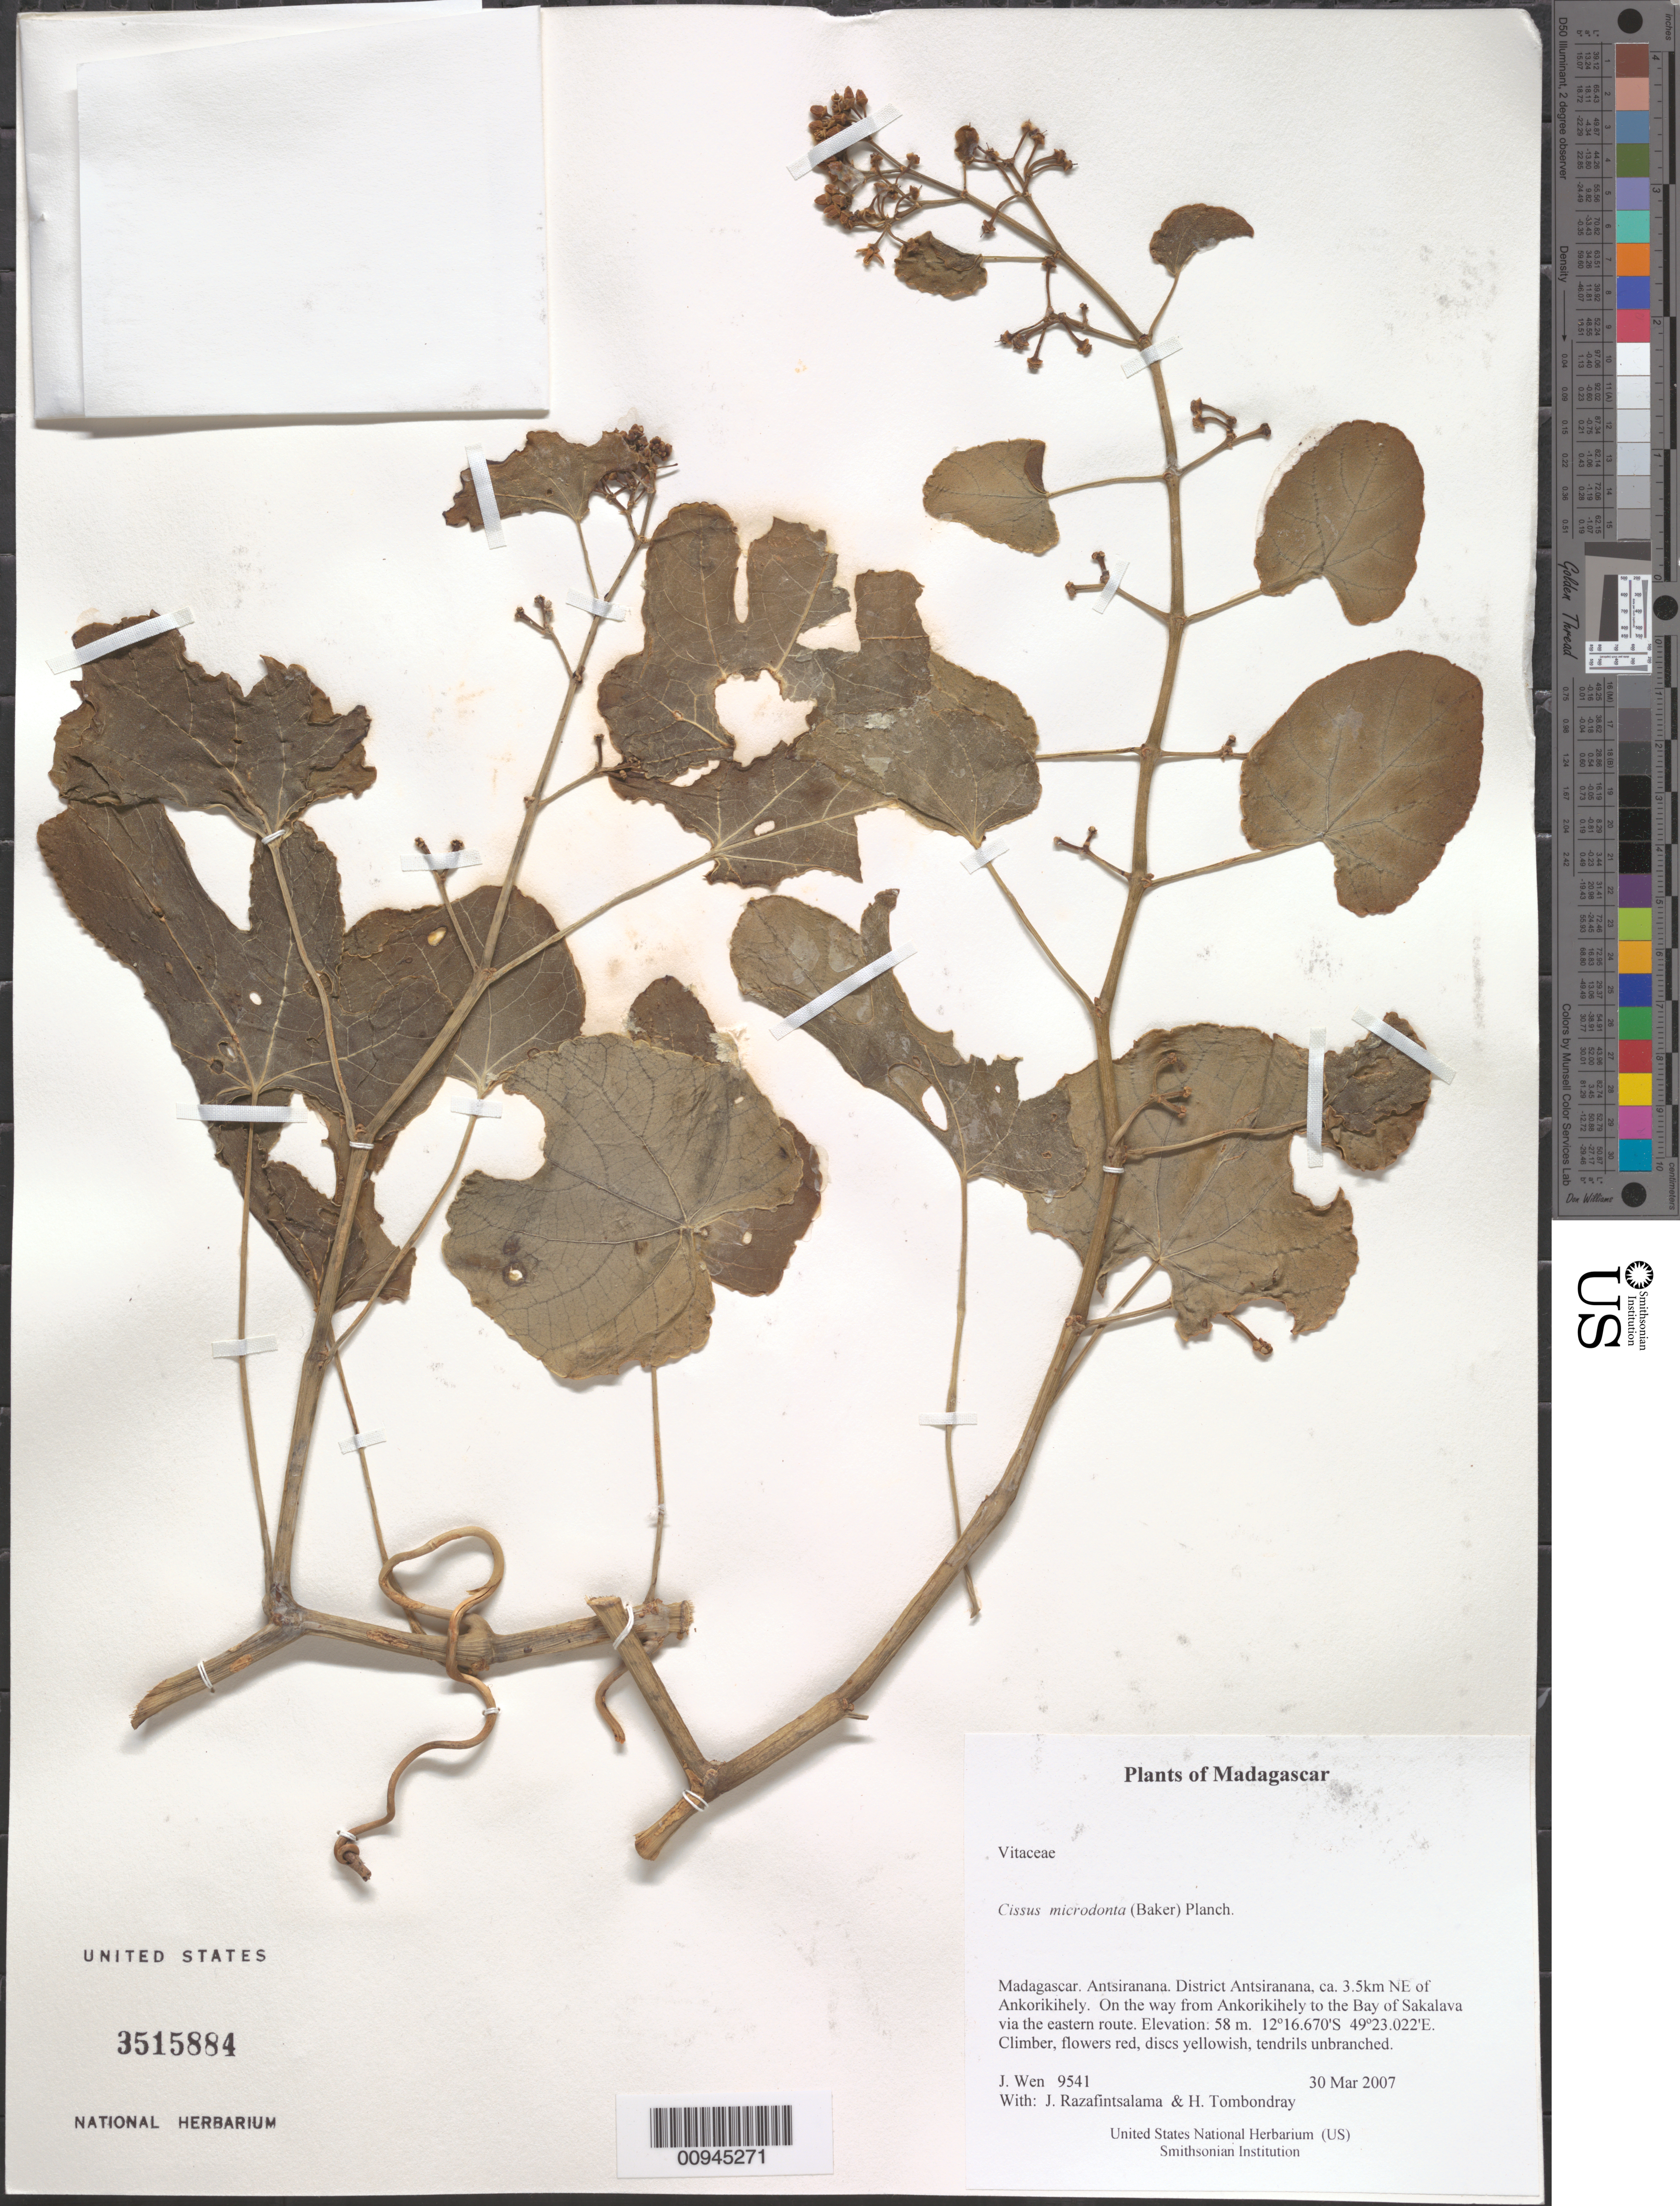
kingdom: Plantae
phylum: Tracheophyta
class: Magnoliopsida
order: Vitales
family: Vitaceae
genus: Cissus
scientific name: Cissus microdonta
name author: Planch.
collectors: J. Wen, J. Razafintsalama & H. Tombondray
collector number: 9541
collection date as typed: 30 Mar 2007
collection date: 2007-03-30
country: Madagascar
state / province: Diana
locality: District Antsiranana, ca. 3.5km NE of Ankorikihely. On the way from Ankorikihely to the Bay of Sakalava via the eastern route.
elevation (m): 58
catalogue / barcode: US 3515884